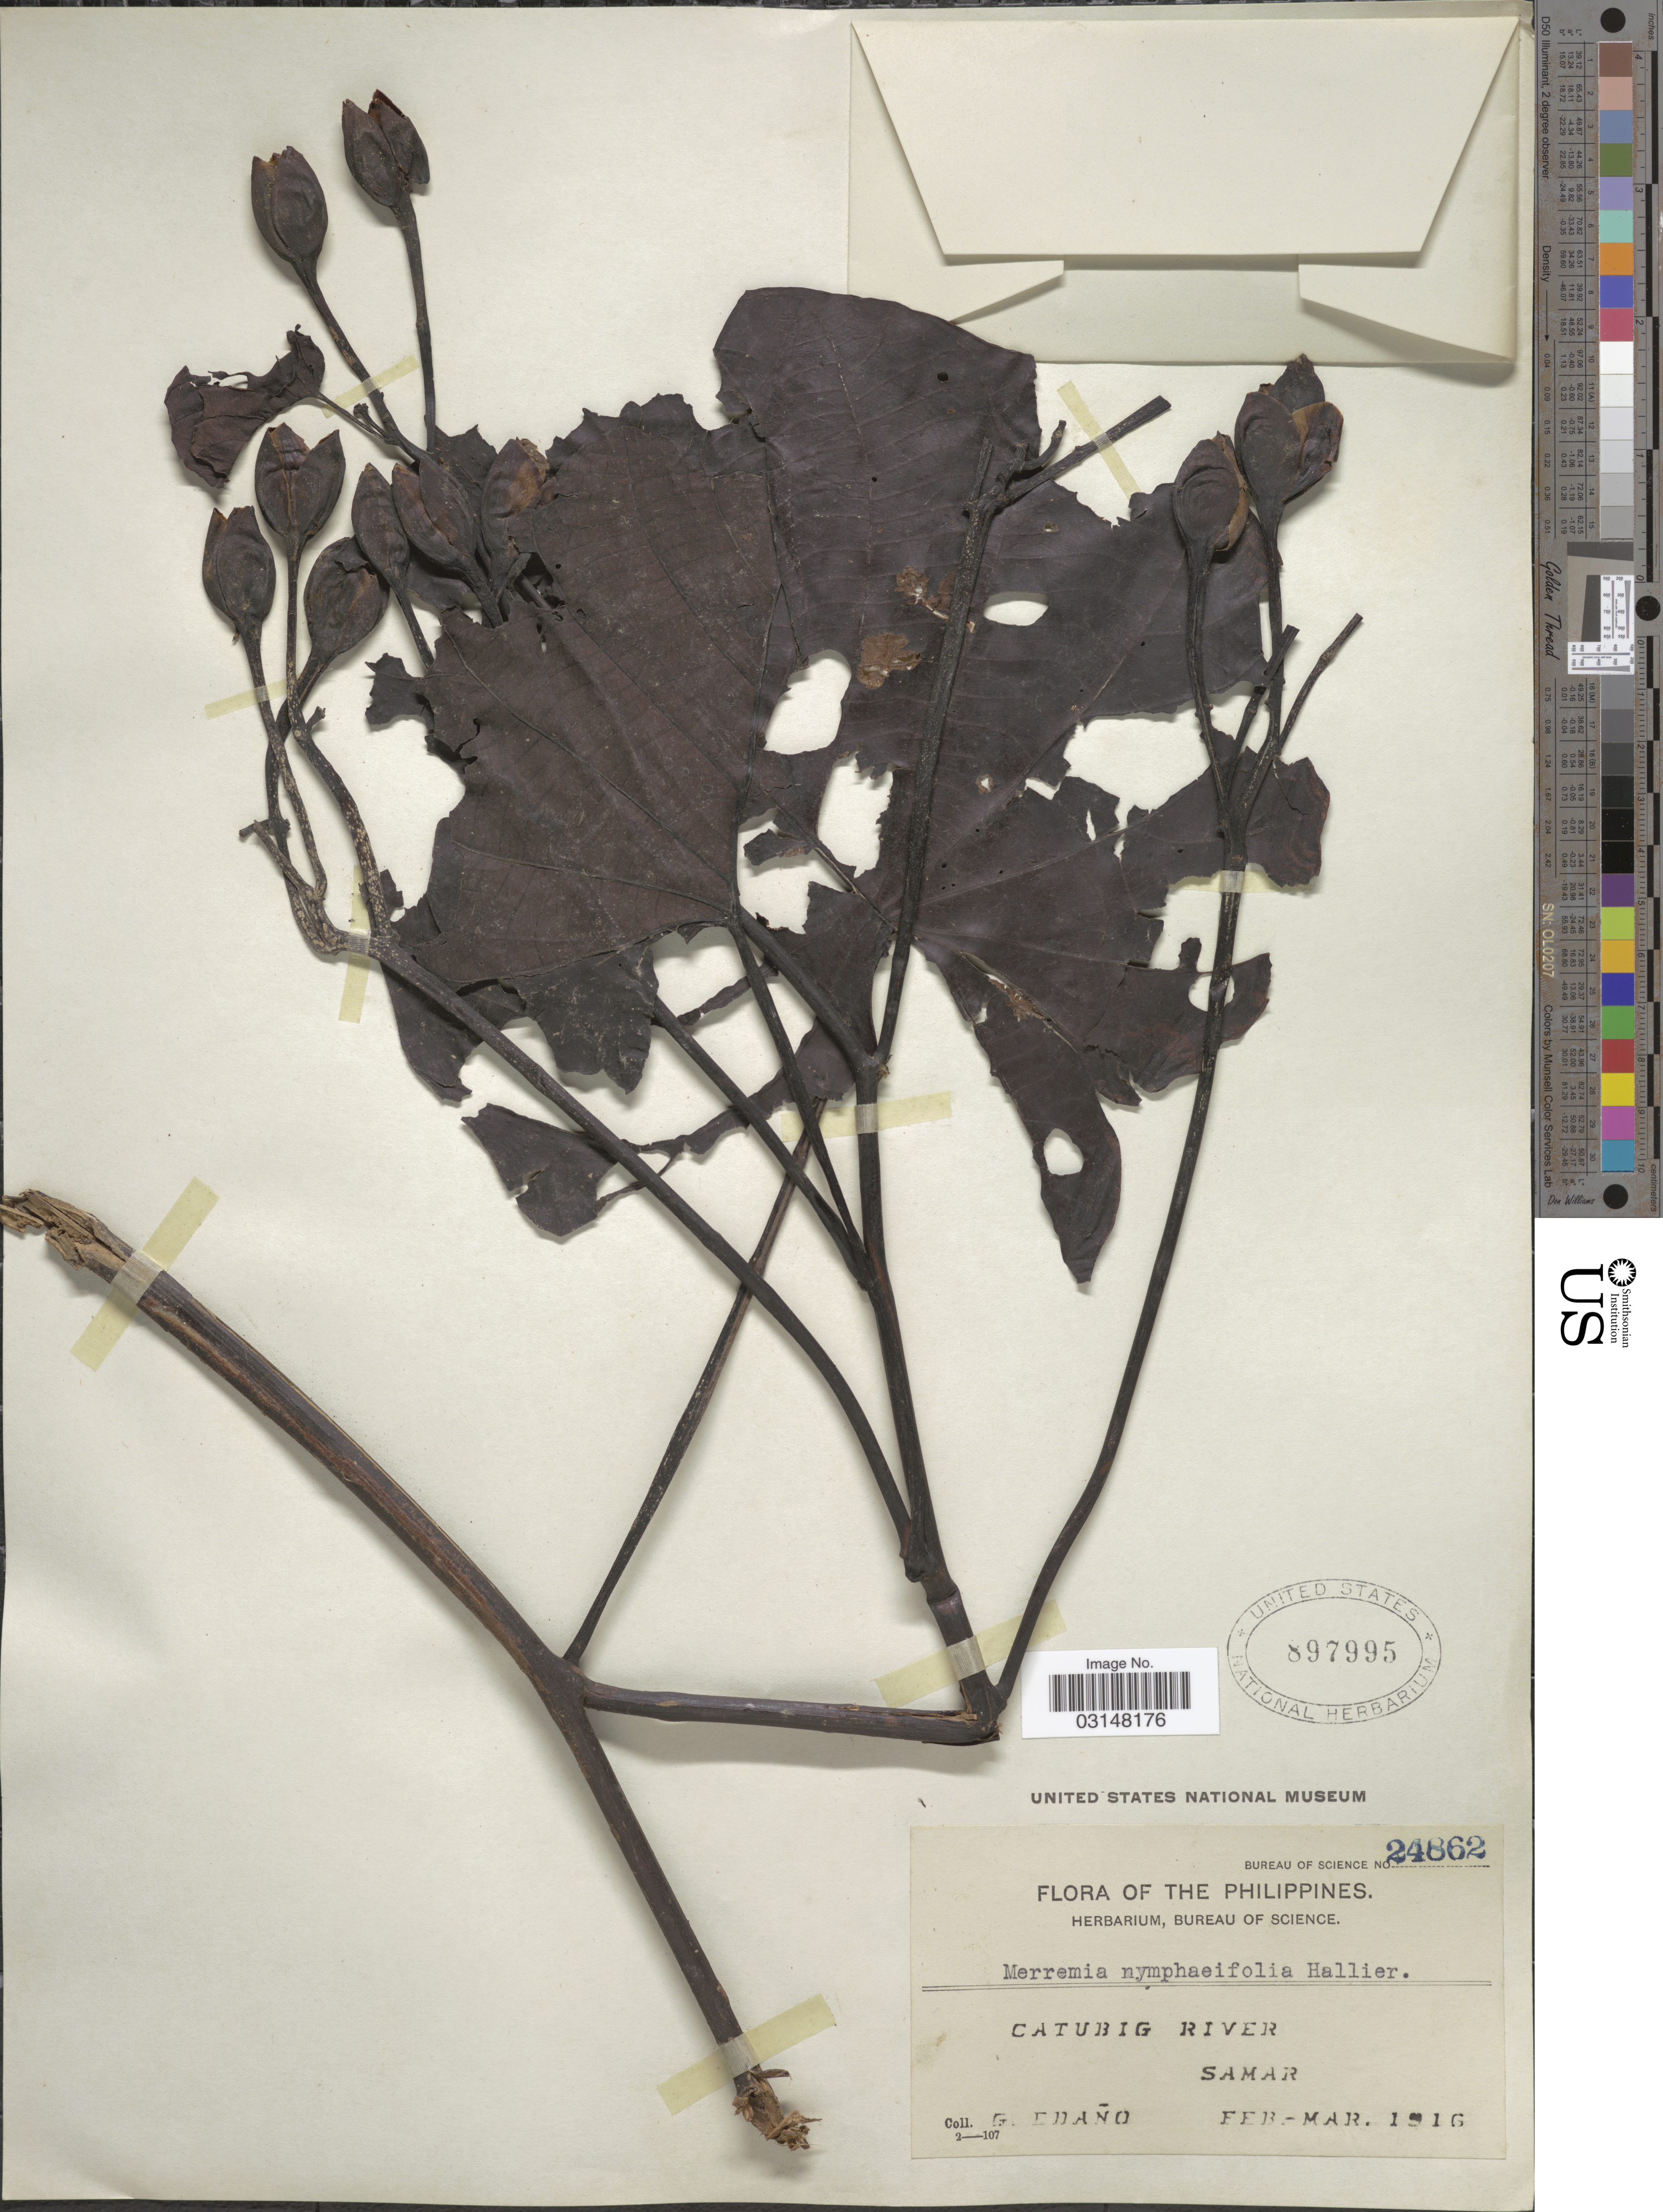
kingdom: Plantae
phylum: Tracheophyta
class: Magnoliopsida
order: Solanales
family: Convolvulaceae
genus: Decalobanthus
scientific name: Decalobanthus peltatus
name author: (L.) A. R. Simões & Staples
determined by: Strong, Mark T., (BOT), Smithsonian Institution - National Museum of Natural History (UNITED STATES)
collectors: G. Edaño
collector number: Bureau of Science 24862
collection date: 1916-02/1916-03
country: Philippines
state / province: Eastern Visayas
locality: Catubig River, Samar.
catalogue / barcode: US 897995